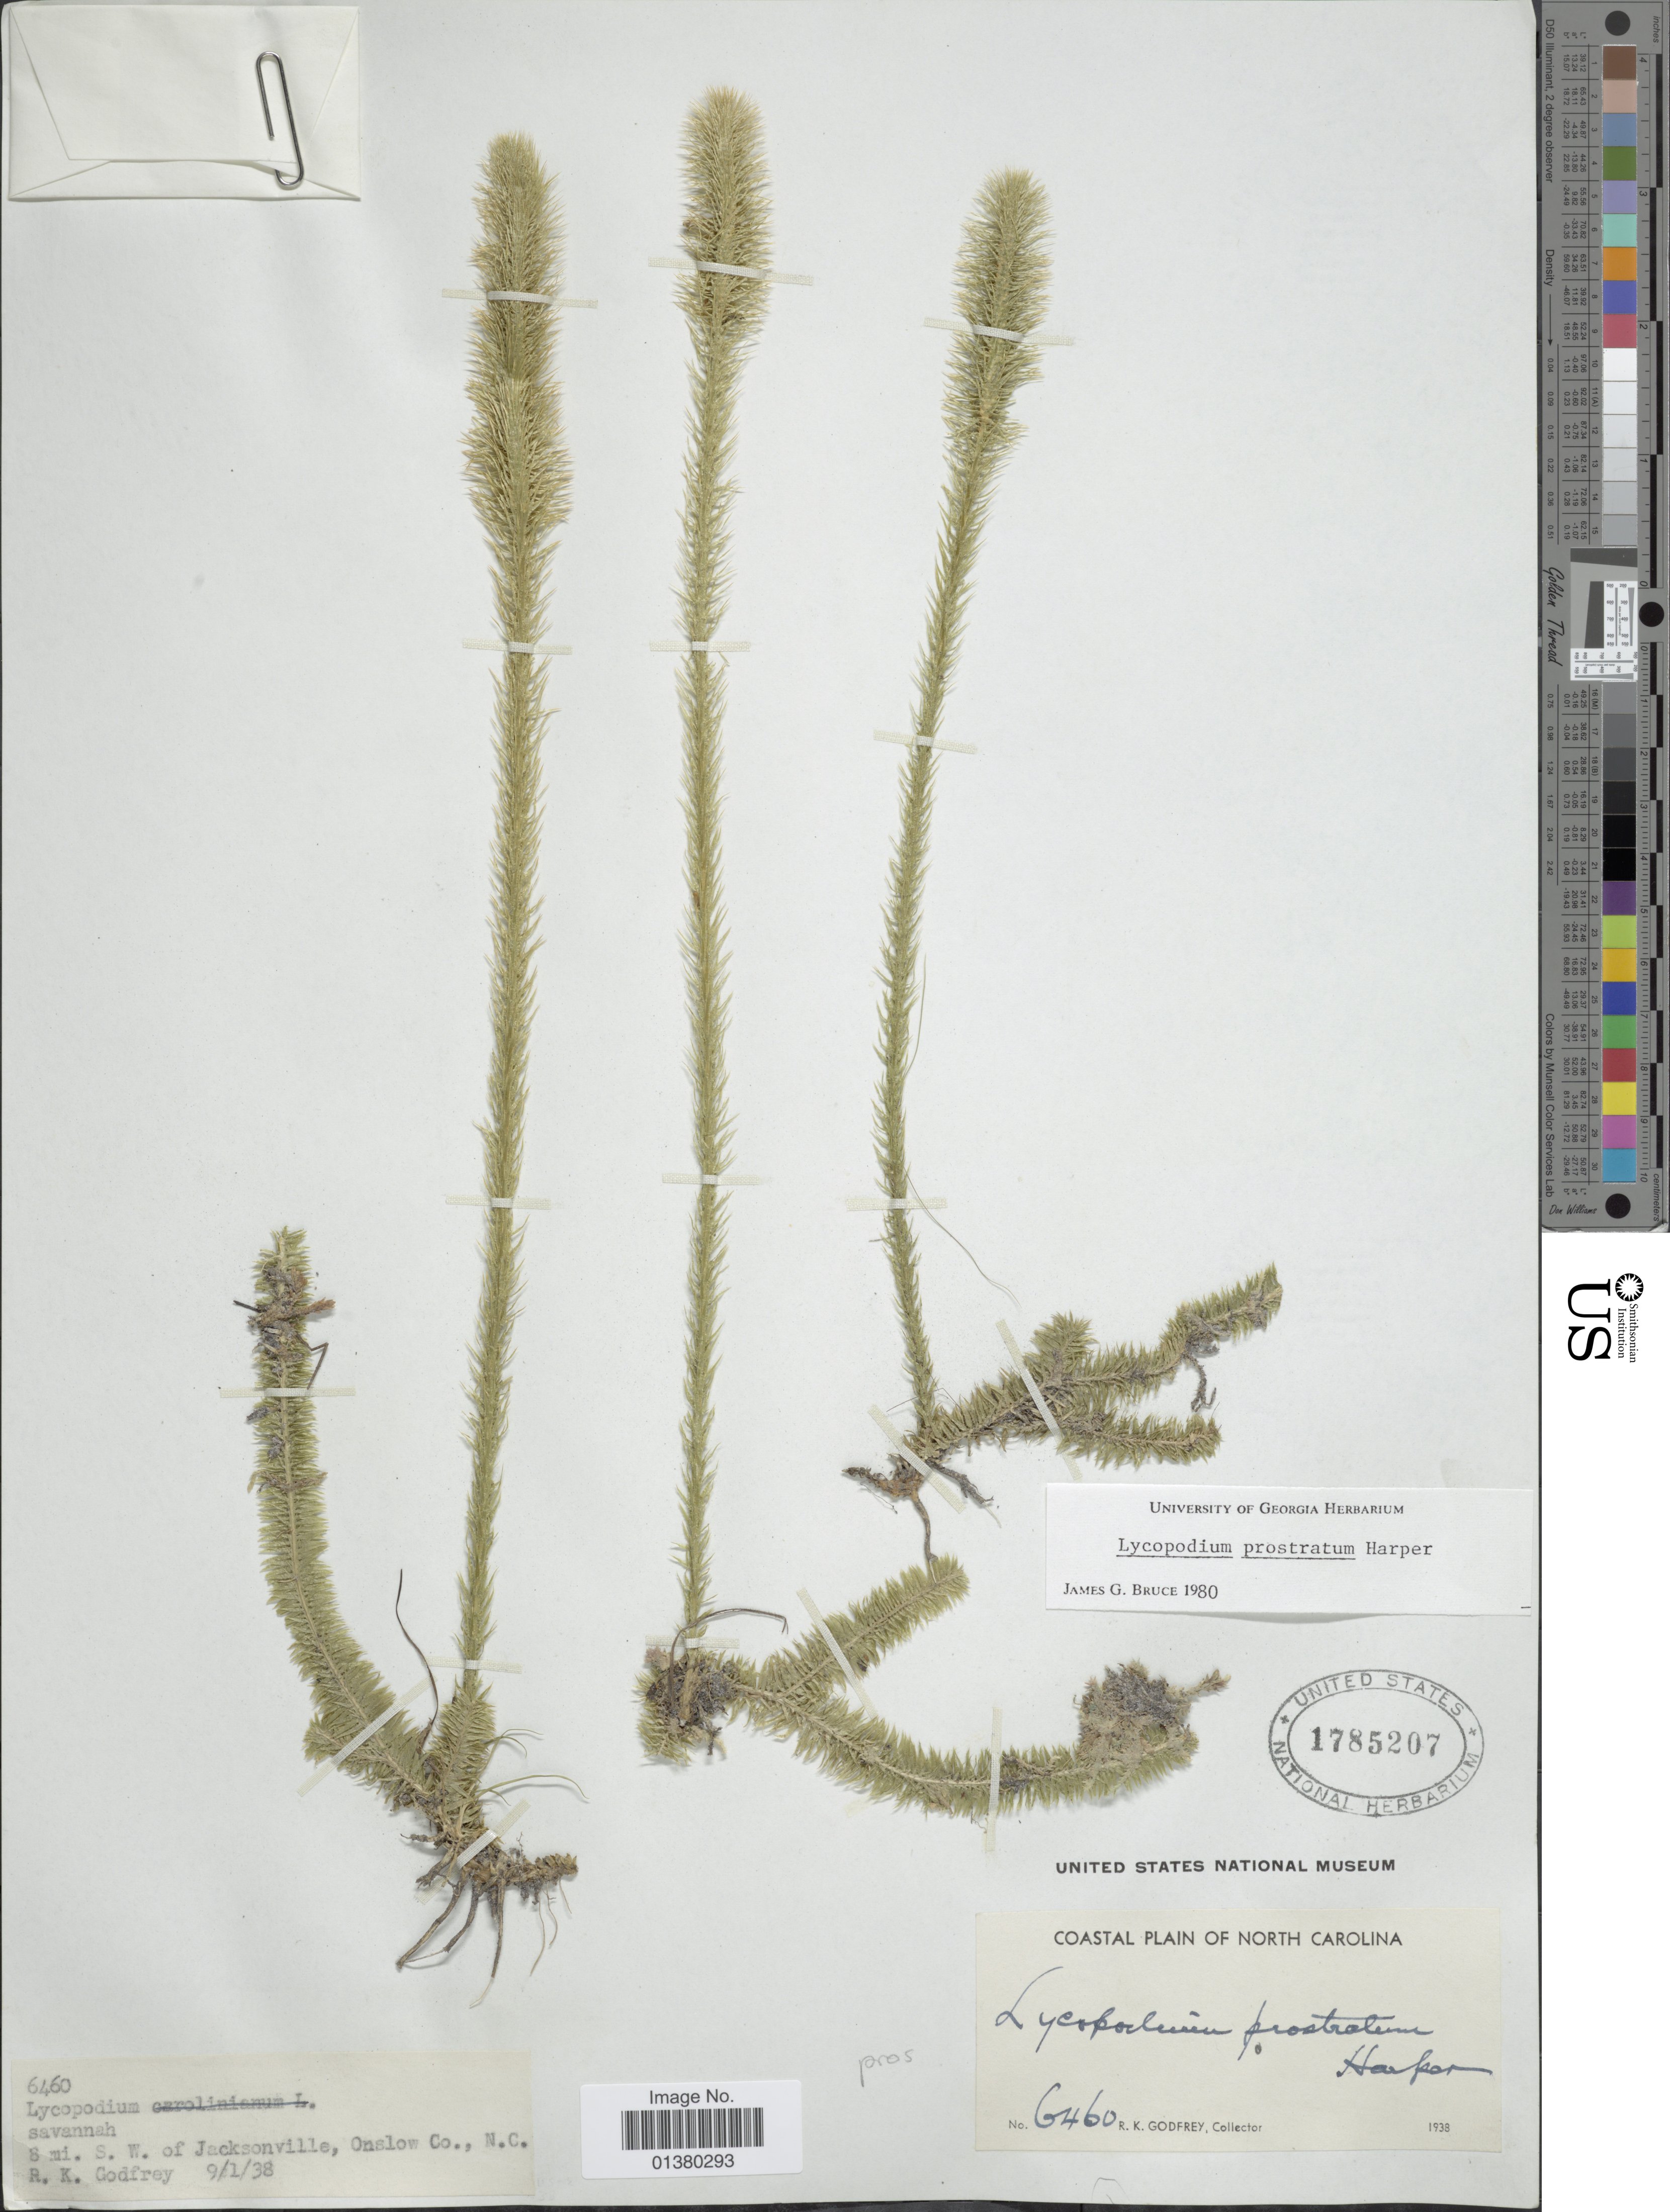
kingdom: Plantae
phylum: Tracheophyta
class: Lycopodiopsida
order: Lycopodiales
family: Lycopodiaceae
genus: Lycopodiella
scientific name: Lycopodiella prostrata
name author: (R.M. Harper) Cranfill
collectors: R. K. Godfrey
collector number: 6460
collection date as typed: Transcribed d/m/y: 9/1/38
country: United States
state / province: North Carolina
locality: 8 mi. S.W. of Jacksonville, Onslow Co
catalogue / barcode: US 1785207